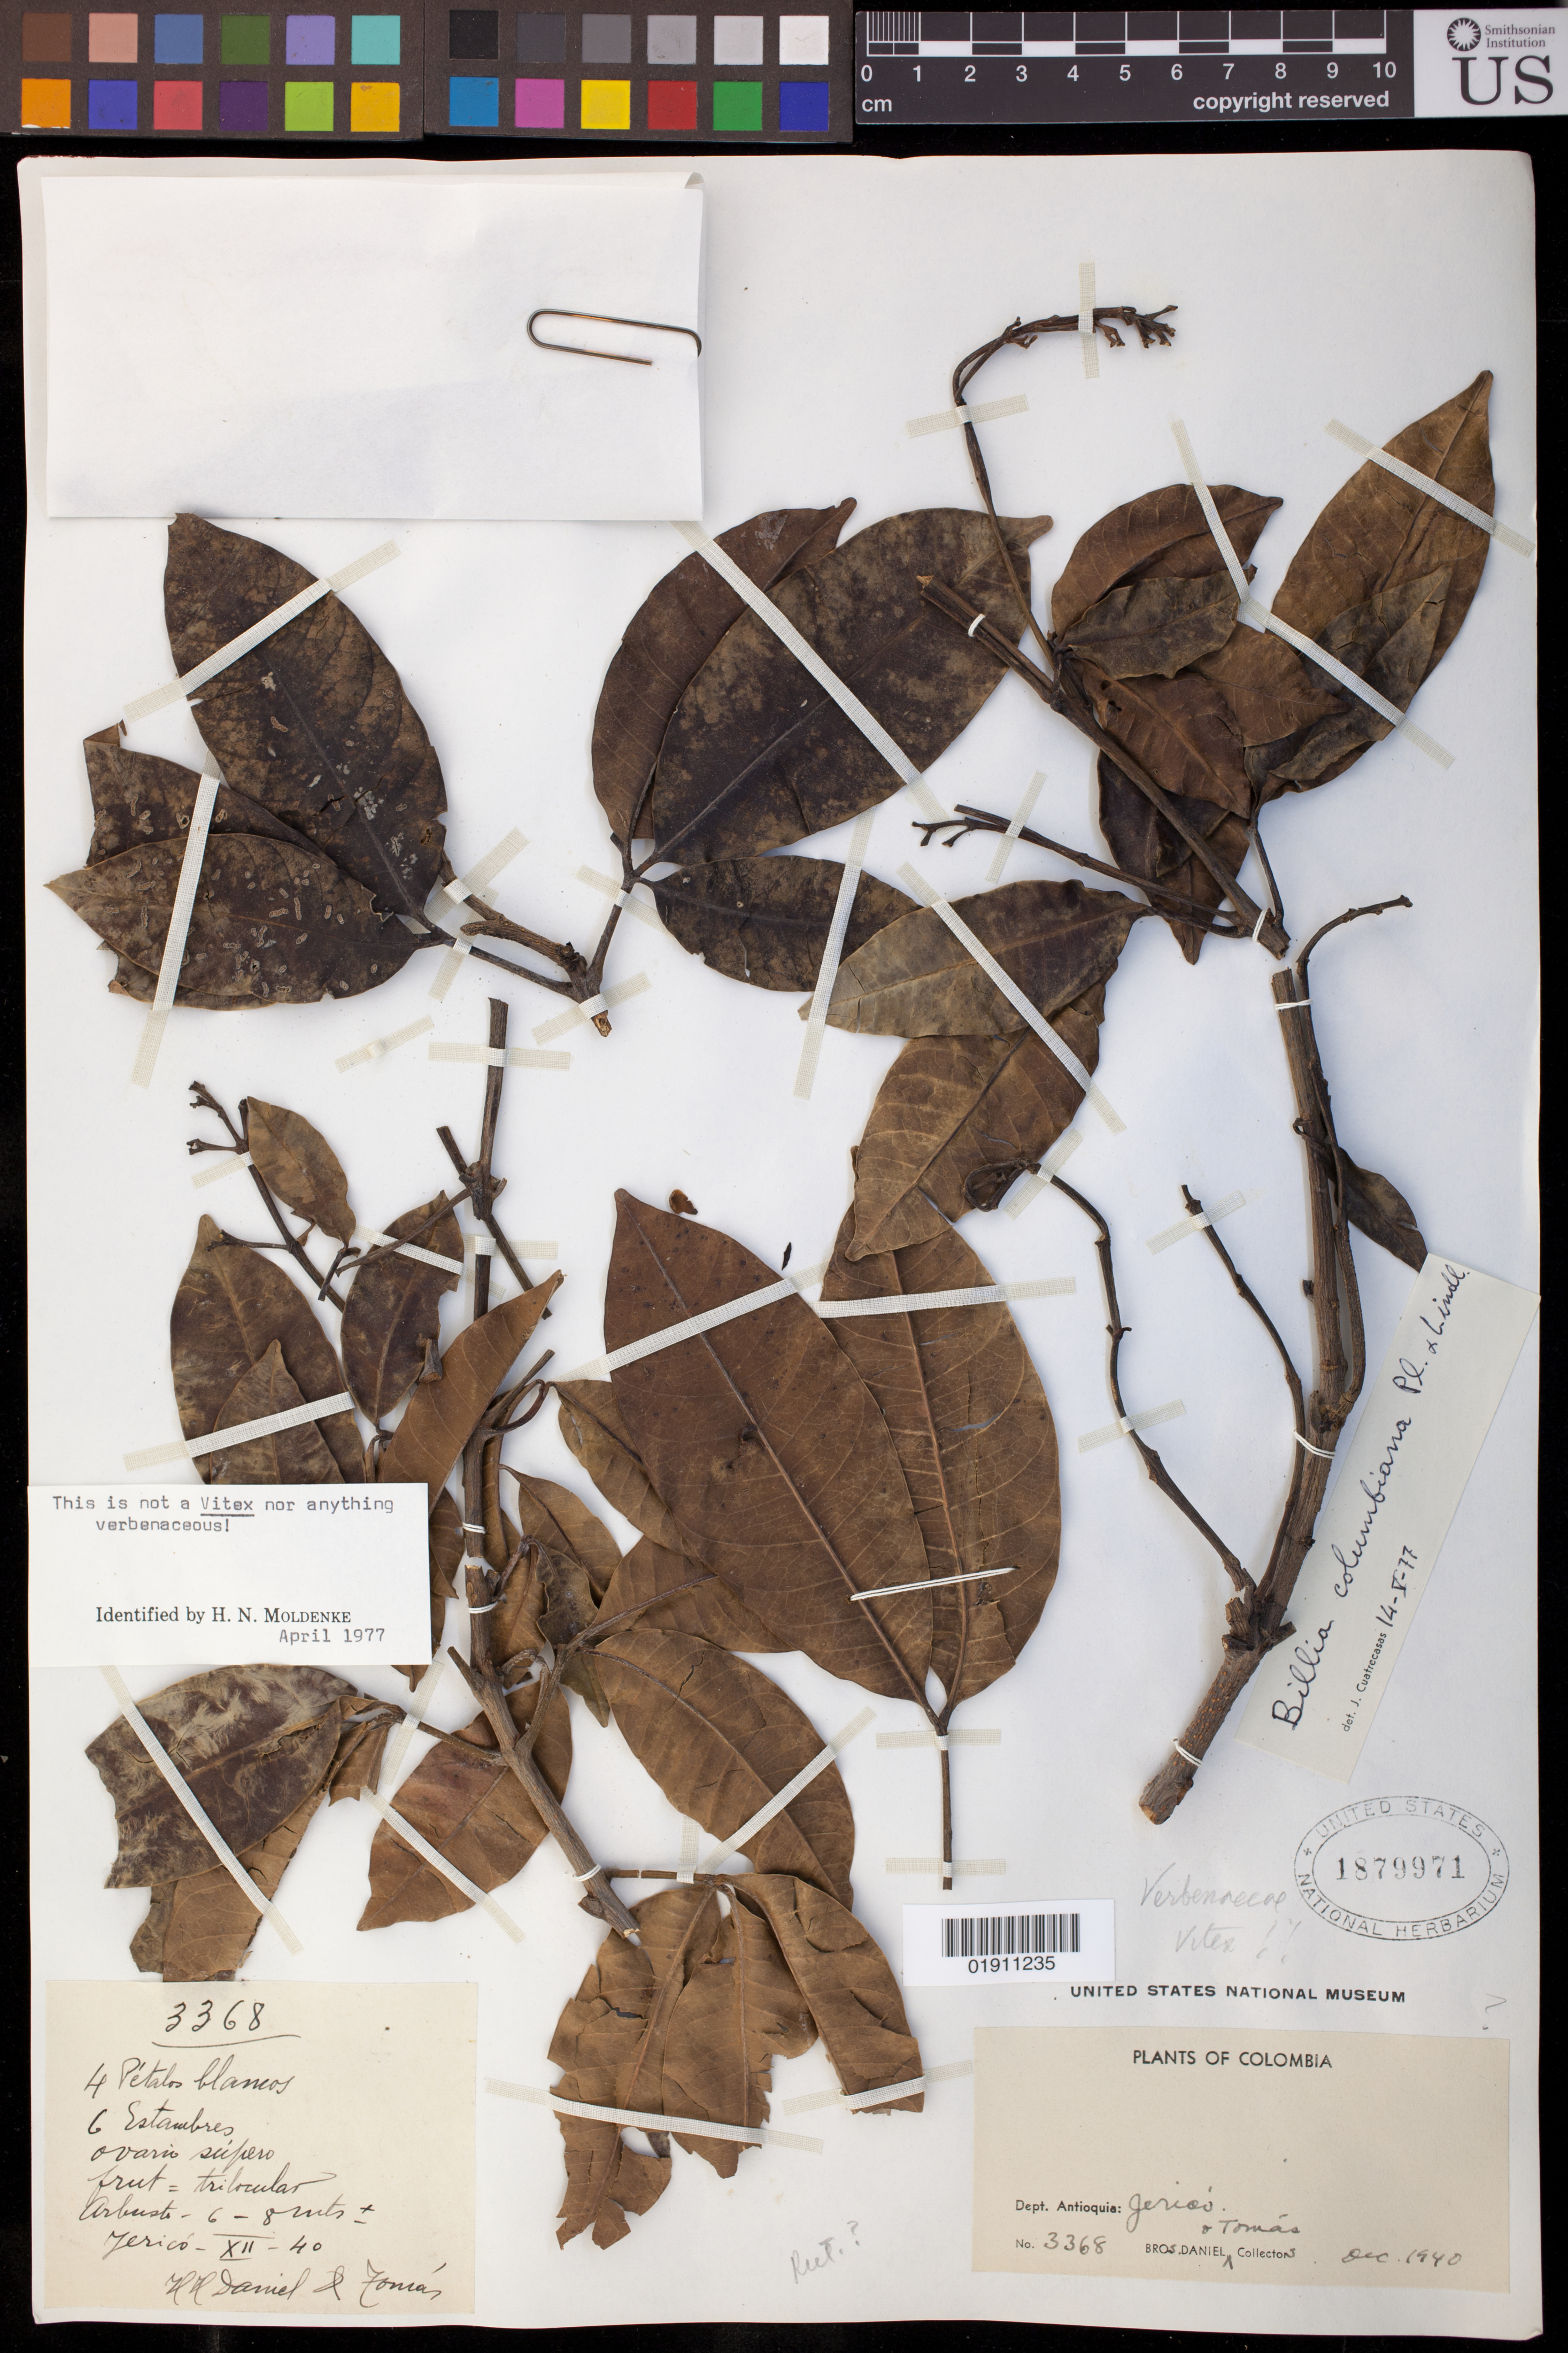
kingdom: Plantae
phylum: Tracheophyta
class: Magnoliopsida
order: Sapindales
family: Sapindaceae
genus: Billia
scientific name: Billia rosea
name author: (Planch. & Linden) C. Ulloa & P.M. Jørg.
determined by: Acevedo-Rodríguez, P., (BOT), Smithsonian Institution - National Museum of Natural History (UNITED STATES)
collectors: Bro. Daniel & B. Tomas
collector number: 3368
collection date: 1940-12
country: Colombia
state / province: Antioquia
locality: Jerico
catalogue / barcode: US 1879971